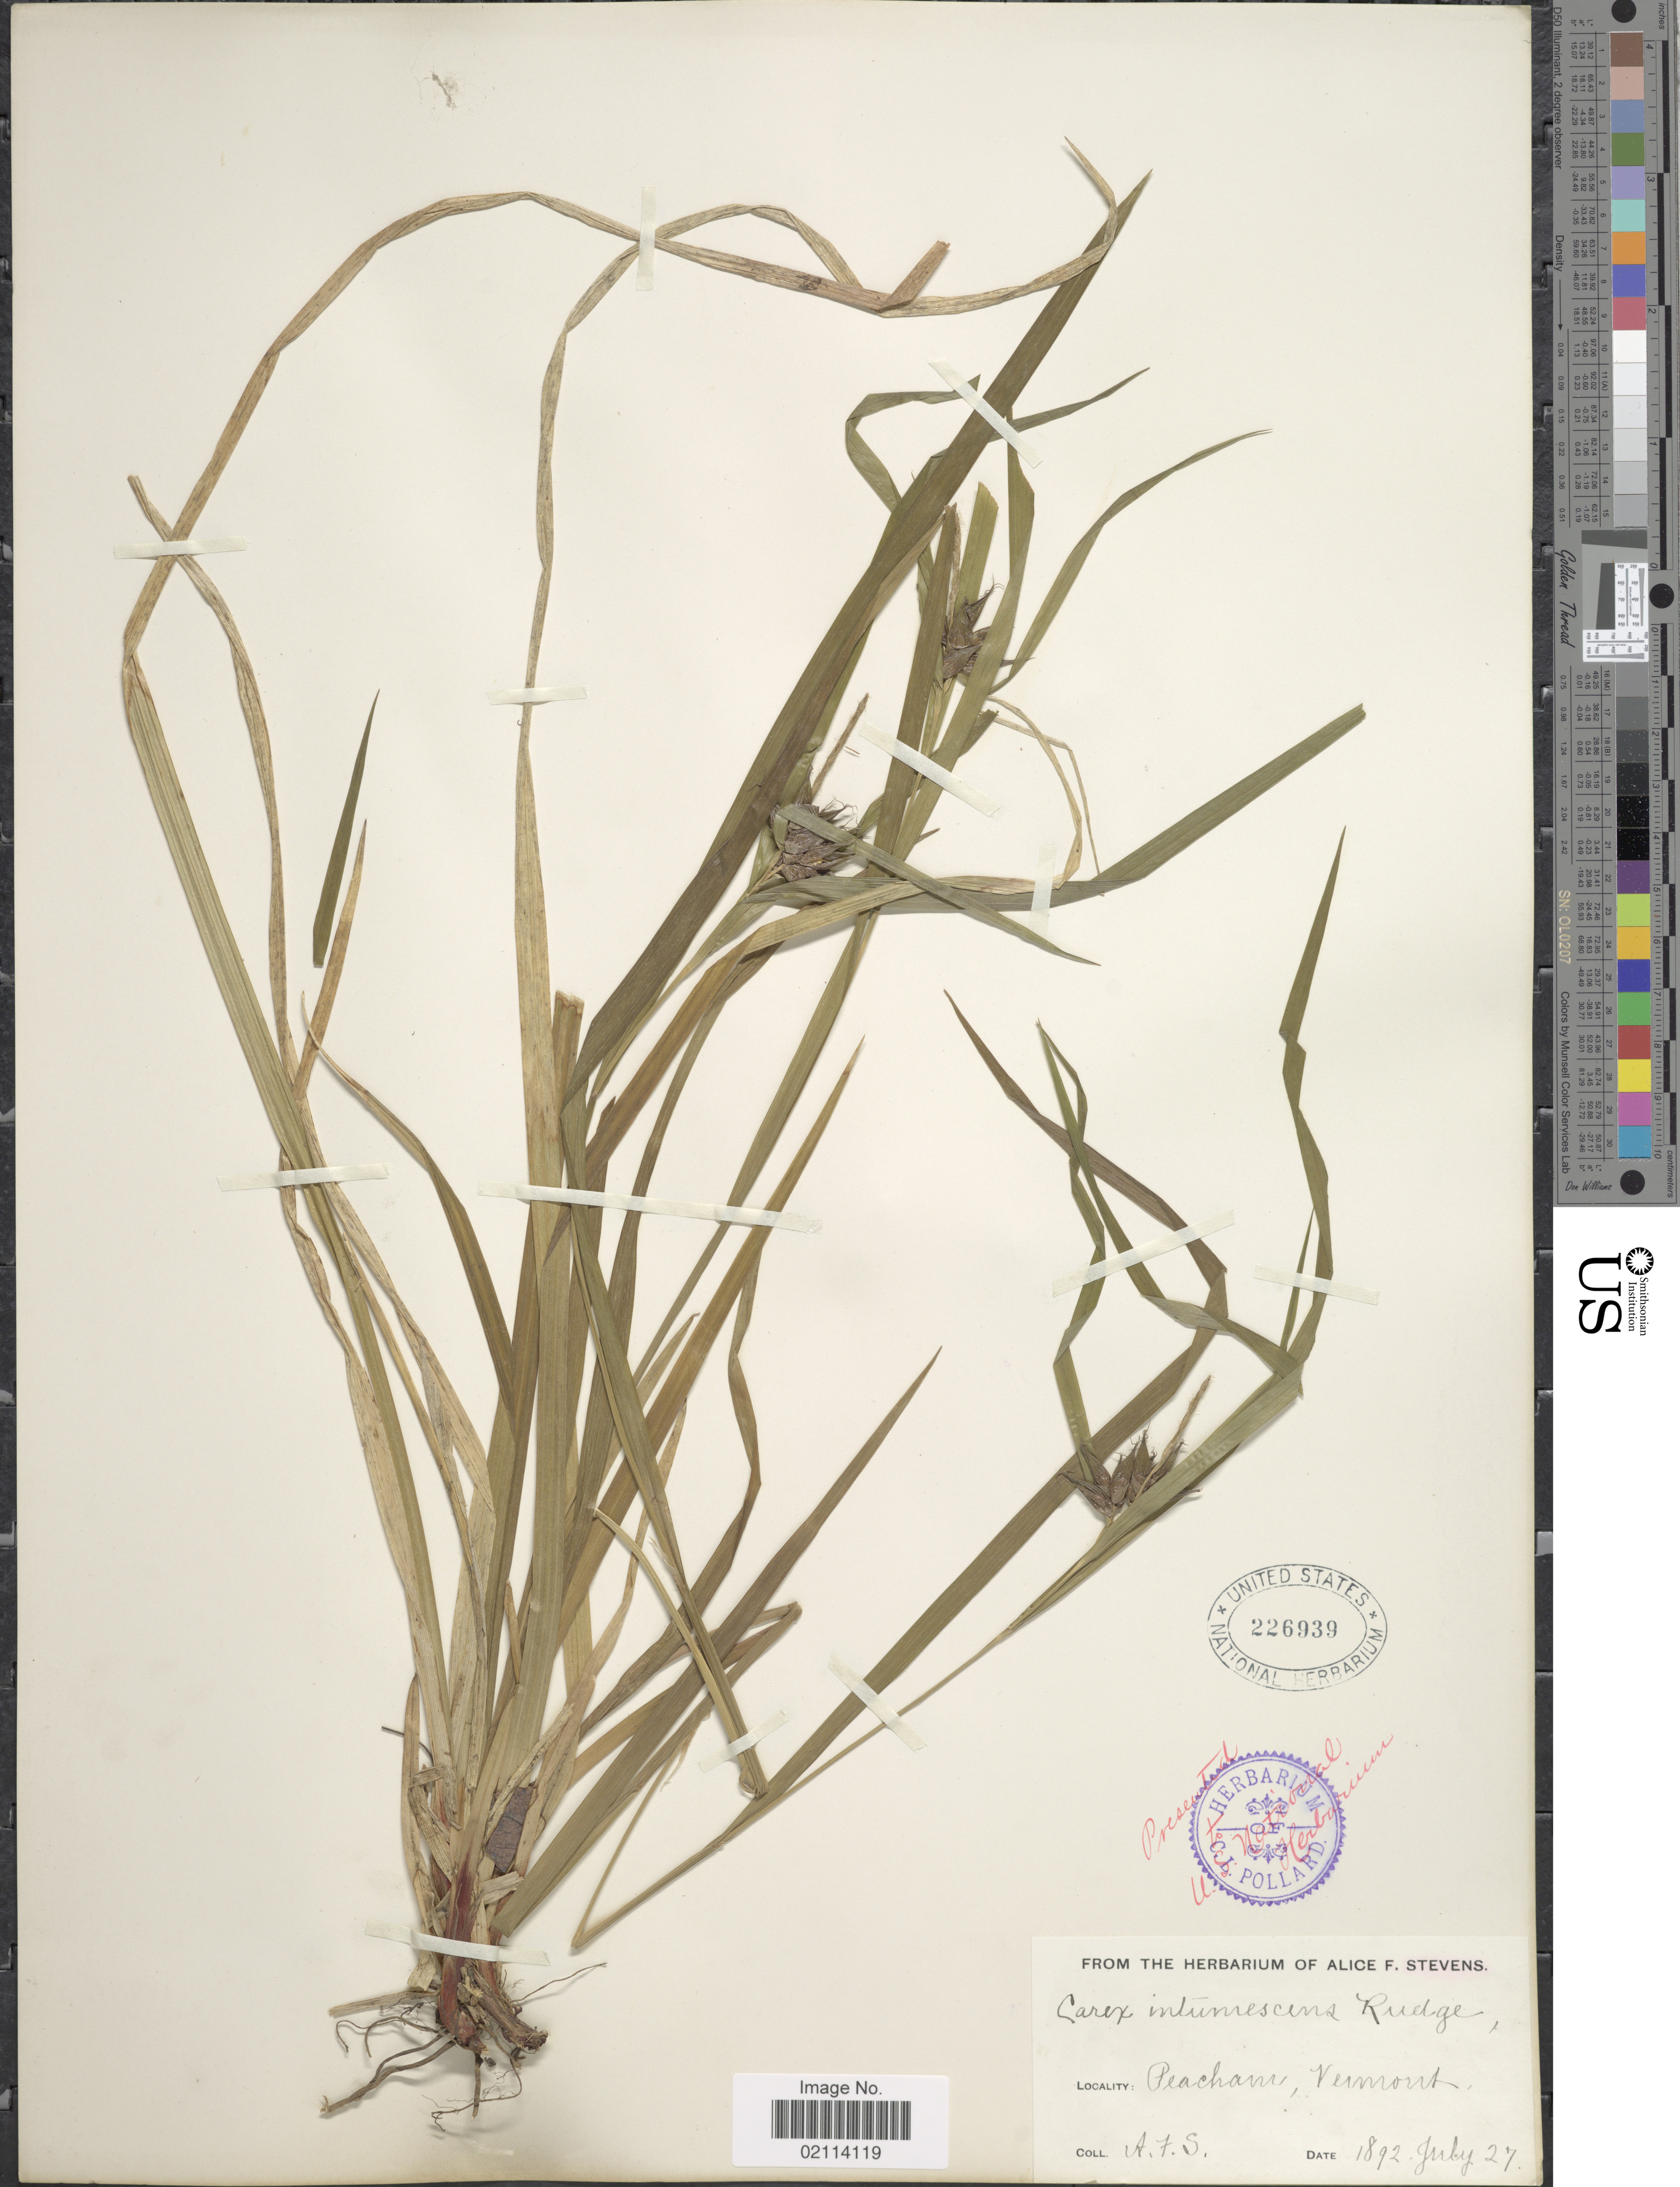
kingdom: Plantae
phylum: Tracheophyta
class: Liliopsida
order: Poales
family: Cyperaceae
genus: Carex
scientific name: Carex intumescens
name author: Rudge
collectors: A. Stevens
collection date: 1892-07-27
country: United States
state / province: Vermont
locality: Peacham.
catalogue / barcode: US 226939